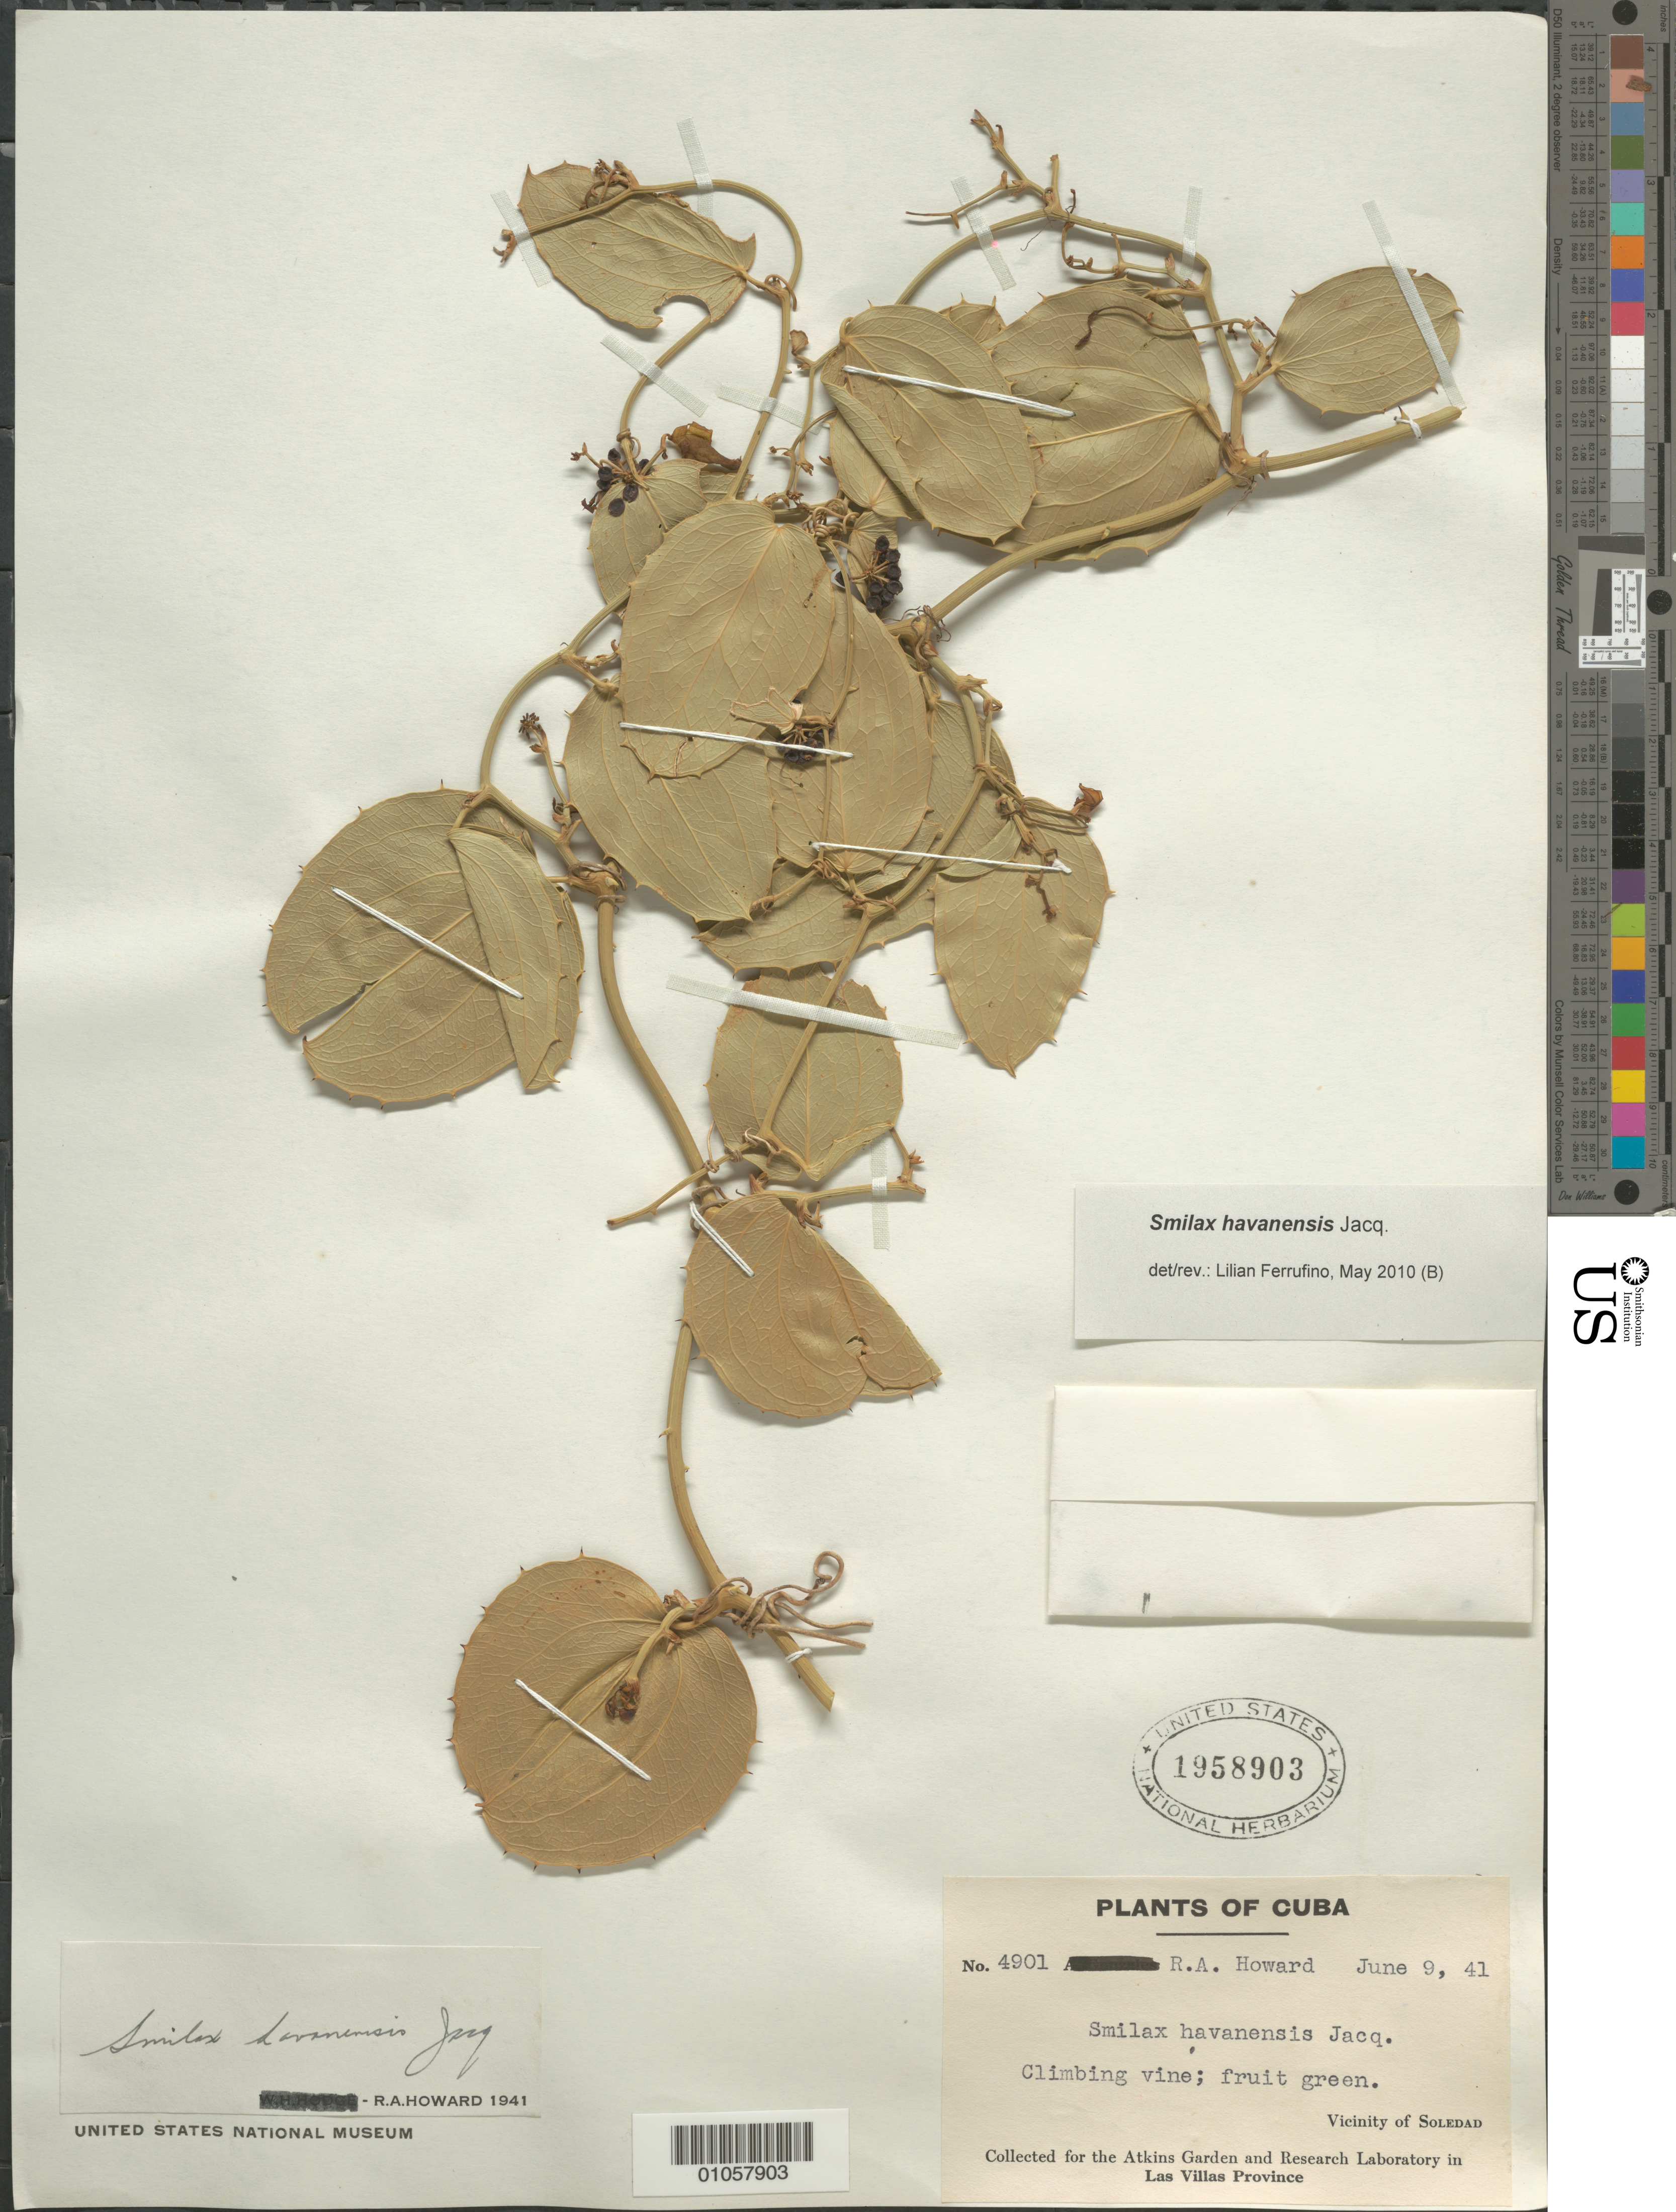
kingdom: Plantae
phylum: Tracheophyta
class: Liliopsida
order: Liliales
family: Smilacaceae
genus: Smilax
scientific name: Smilax havanensis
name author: Jacq.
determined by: Ferrufino, L., (USJ), Herbario Universidad de Costa Rica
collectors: R. A. Howard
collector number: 4901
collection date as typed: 09 Jun 1941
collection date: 1941-06-09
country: Cuba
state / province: Cienfuegos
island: Cuba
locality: Soledad vicinity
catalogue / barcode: US 1958903